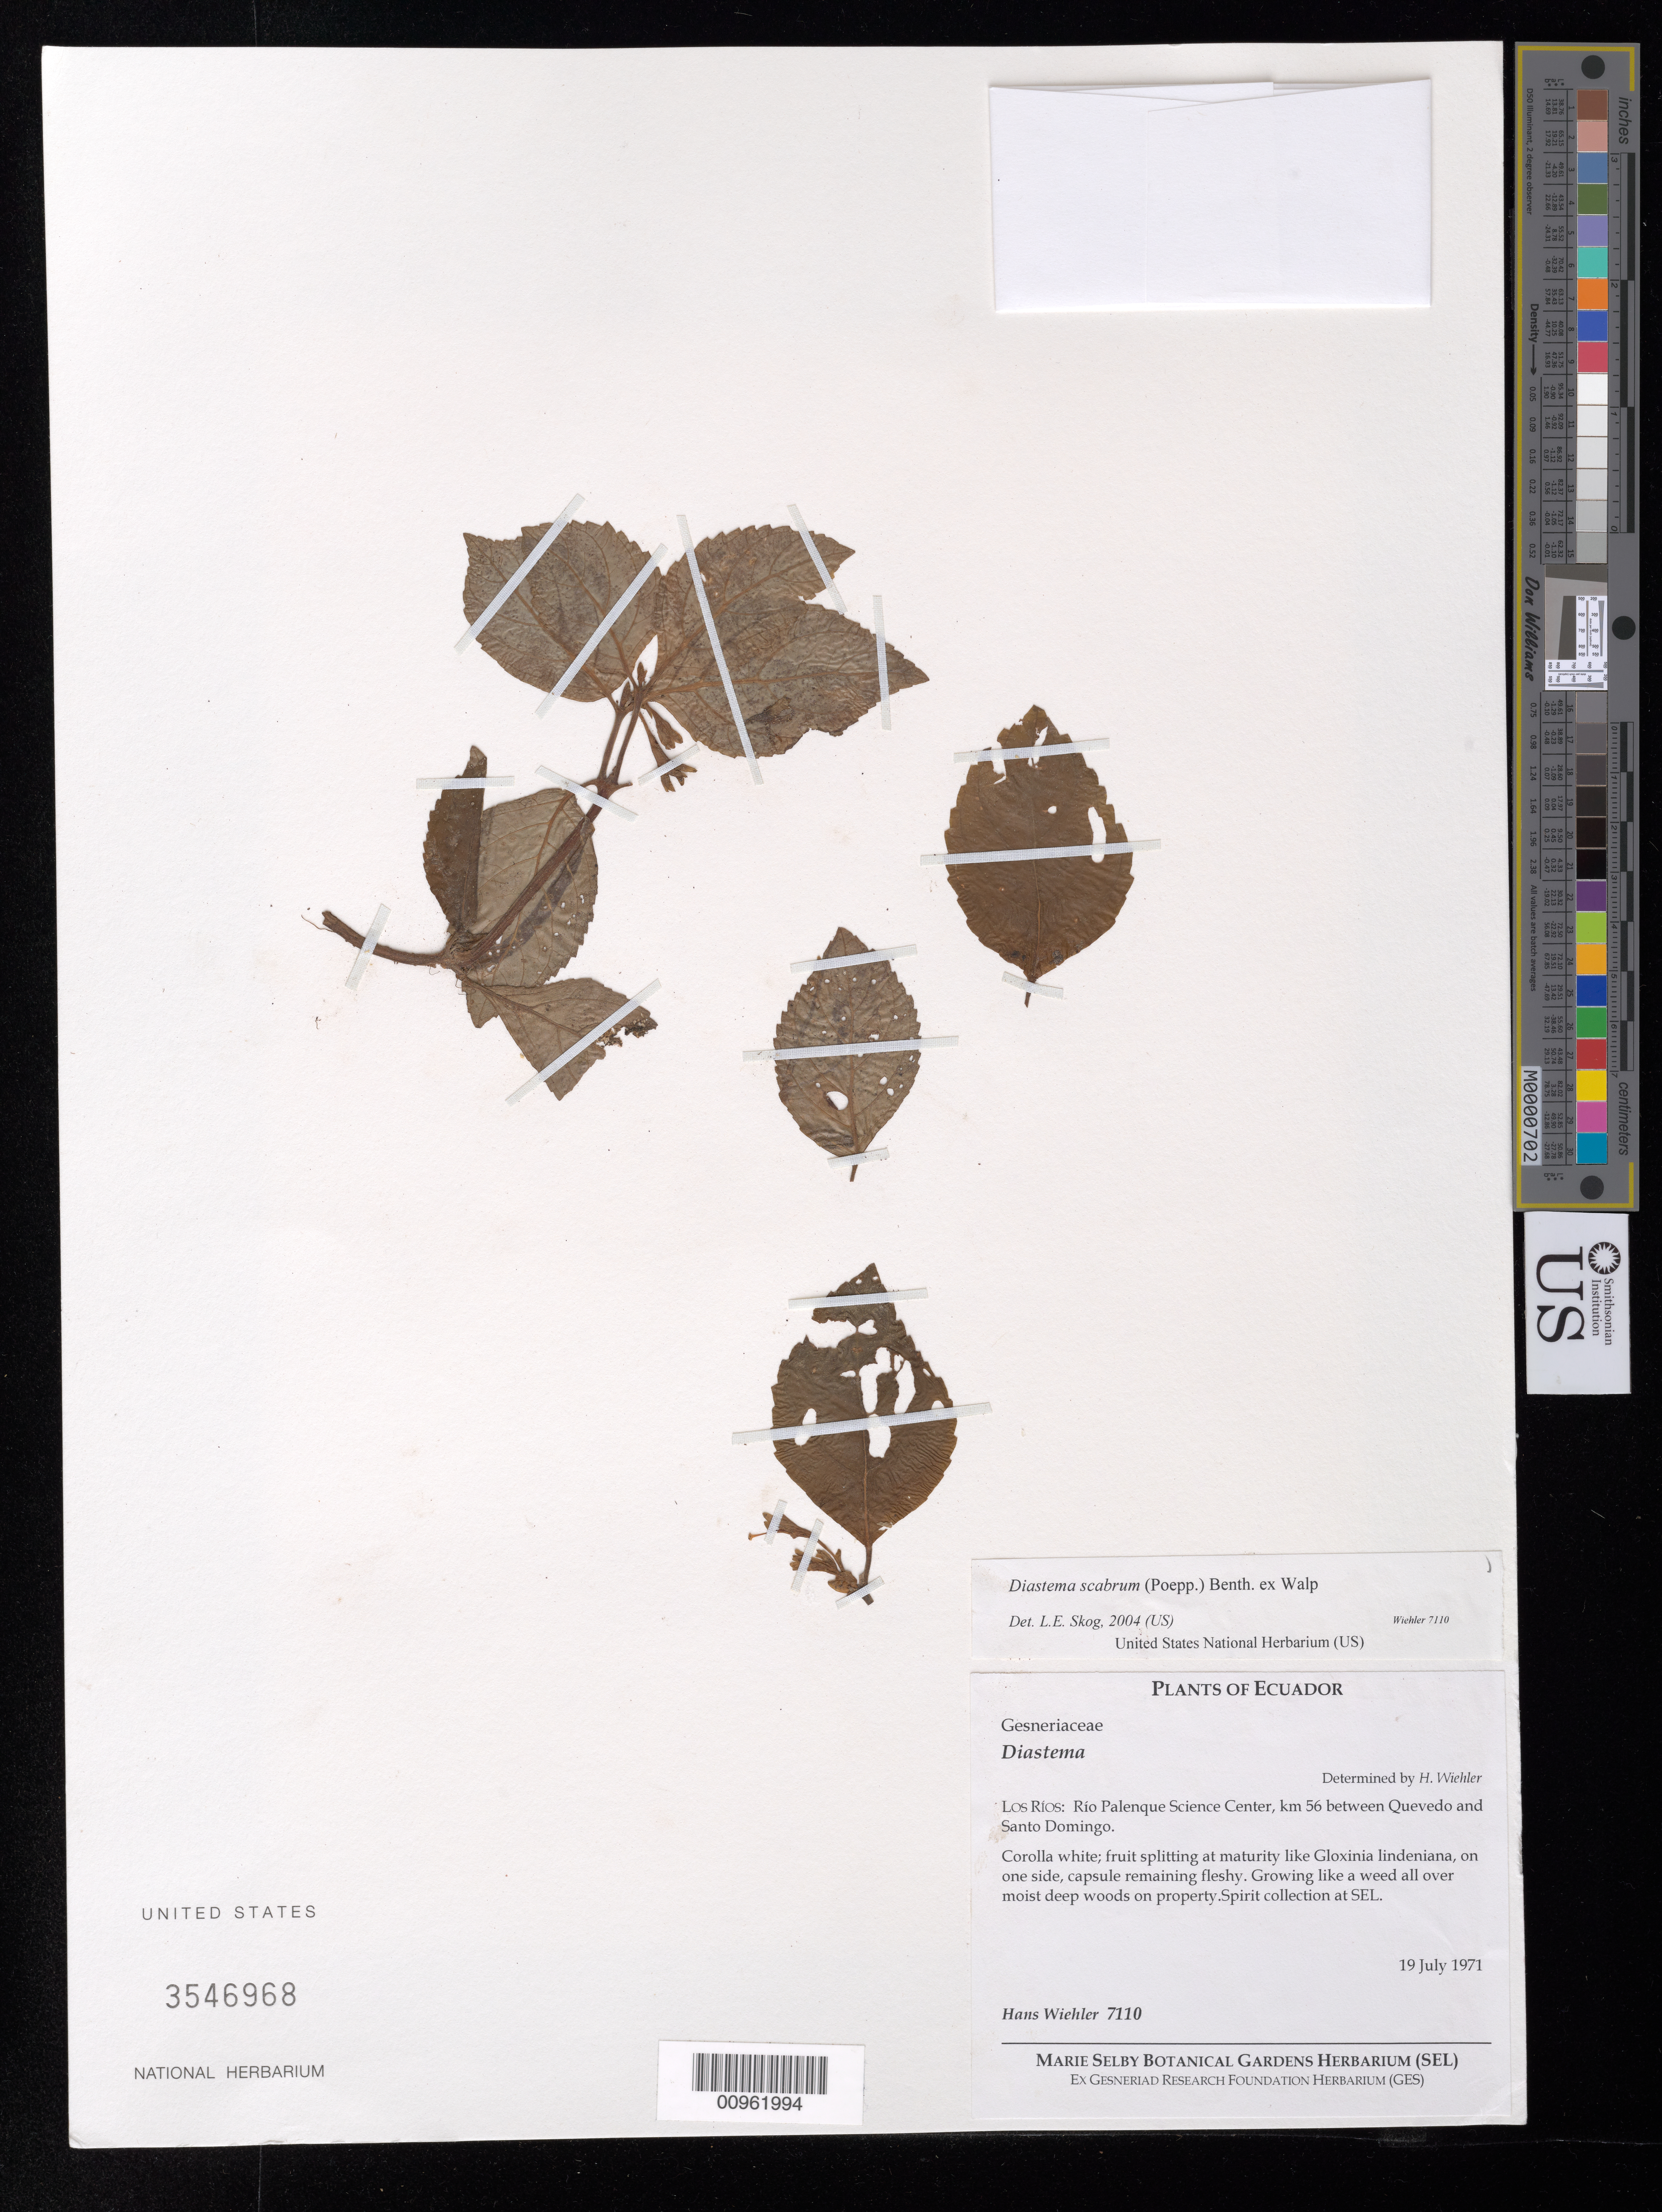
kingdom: Plantae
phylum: Tracheophyta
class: Magnoliopsida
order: Lamiales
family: Gesneriaceae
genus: Diastema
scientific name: Diastema scabrum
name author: (Poepp.) Benth. ex Walp.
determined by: Skog, Laurence E.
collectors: H. J. Wiehler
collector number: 7110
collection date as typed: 19 Jul 1971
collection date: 1971-07-19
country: Ecuador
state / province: Los Ríos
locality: Los Ríos: Rio Palenque Science Center, km 56 between Quevedo and Santo Domingo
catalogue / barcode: US 3546968